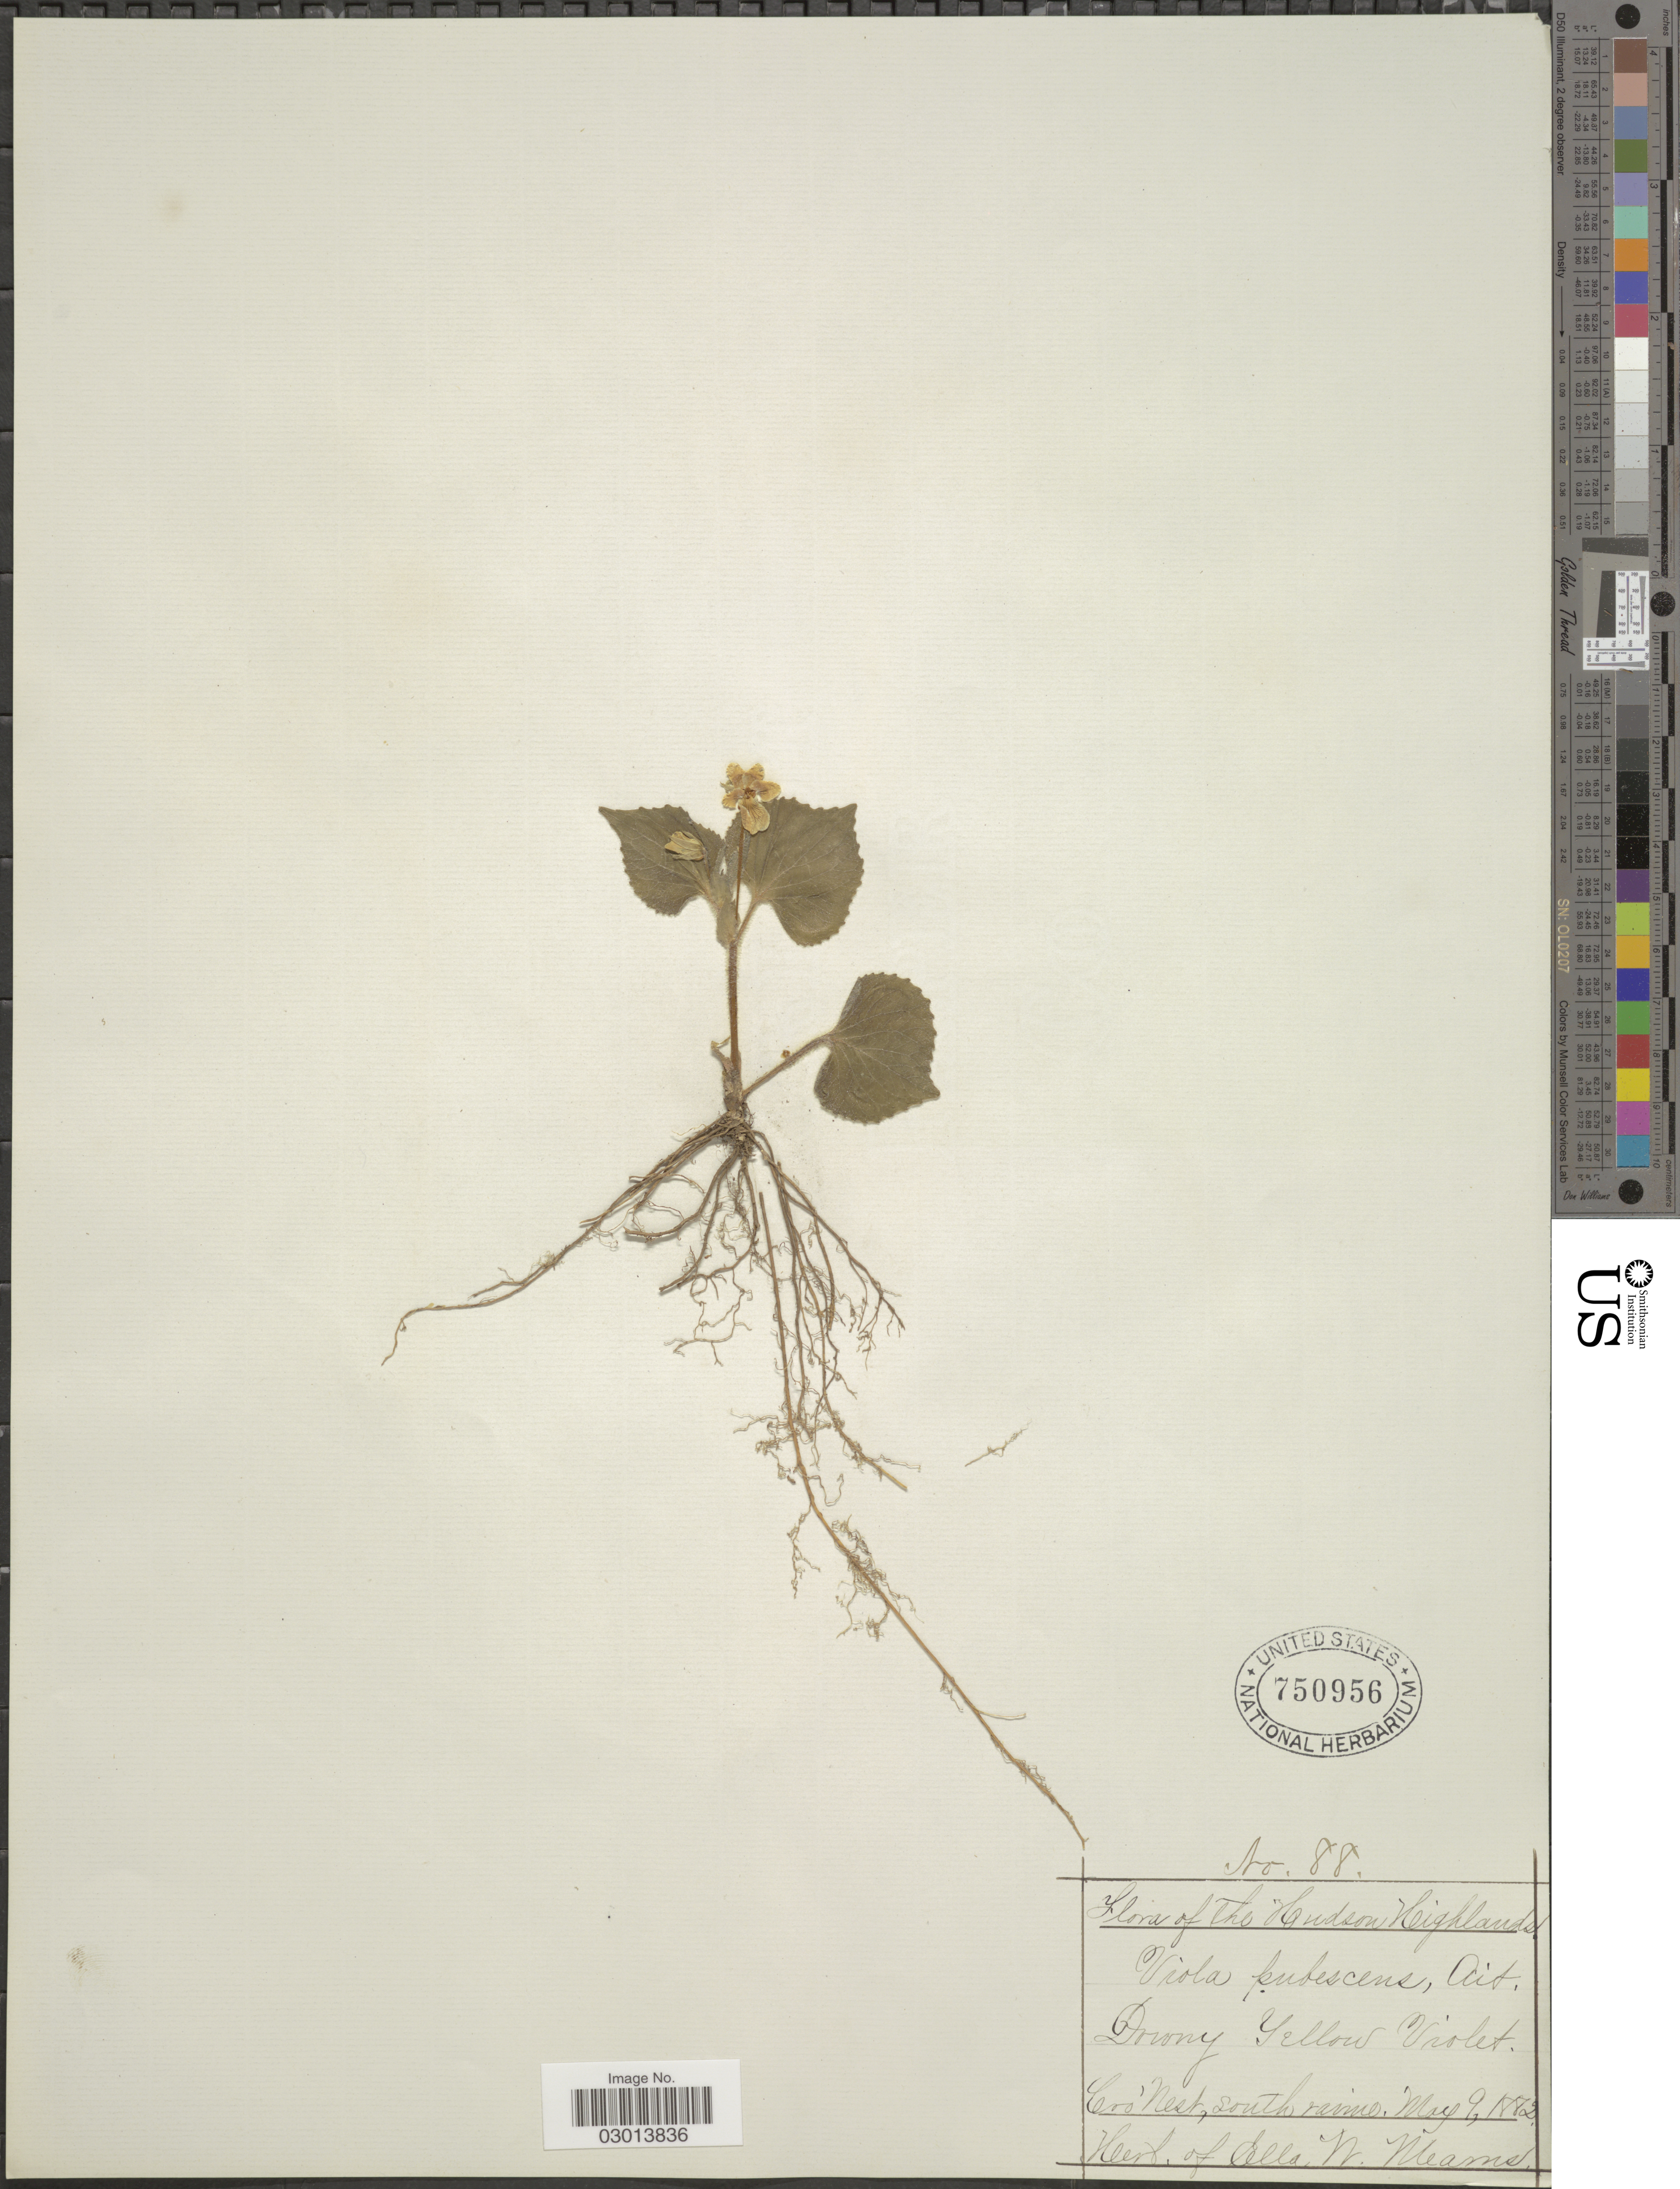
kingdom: Plantae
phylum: Tracheophyta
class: Magnoliopsida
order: Malpighiales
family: Violaceae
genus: Viola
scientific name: Viola pubescens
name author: Aiton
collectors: ex herb. Ella W. Mearns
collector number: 88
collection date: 1882-05-09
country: United States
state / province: New York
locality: The Hudson Highlands, Cro' Nest, south ravine.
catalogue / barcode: US 750956